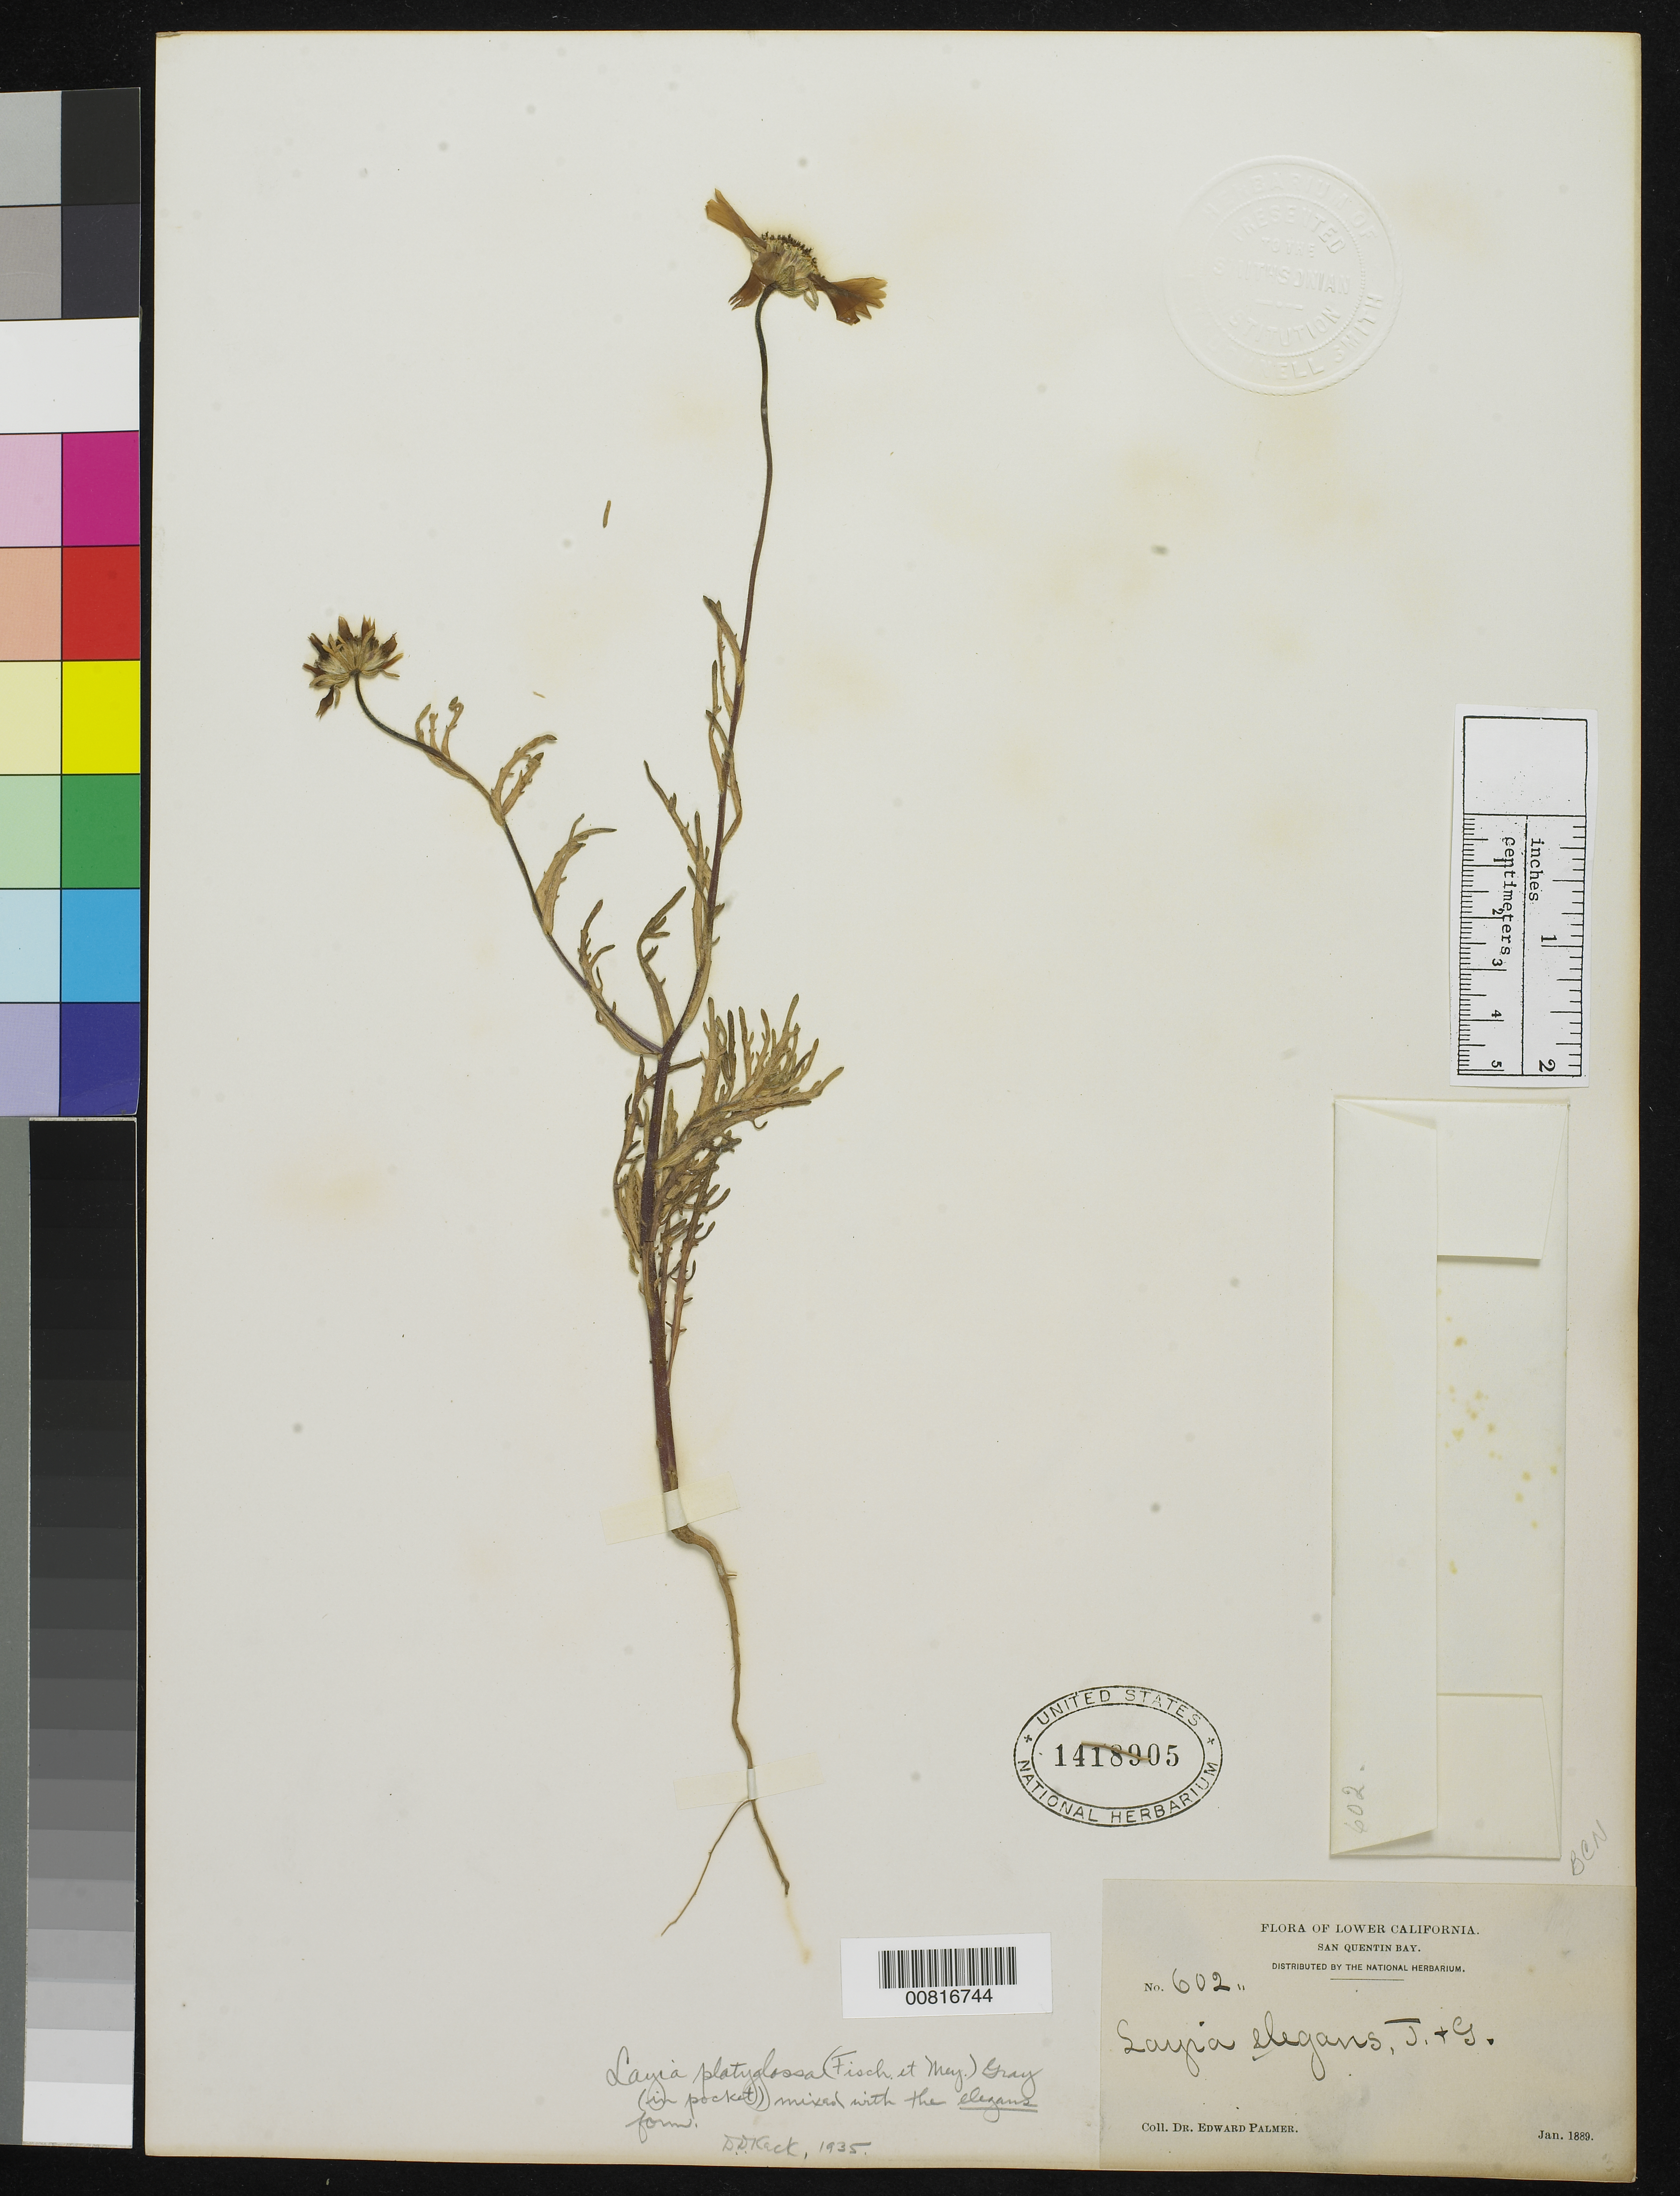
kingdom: Plantae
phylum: Tracheophyta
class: Magnoliopsida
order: Asterales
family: Asteraceae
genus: Layia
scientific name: Layia platyglossa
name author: (Fisch.) A. Gray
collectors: E. Palmer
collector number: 602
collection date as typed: Jan 1889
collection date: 1889-01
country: Mexico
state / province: Baja California Norte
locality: San Quentin Bay, Baja California.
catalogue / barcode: US 1418905